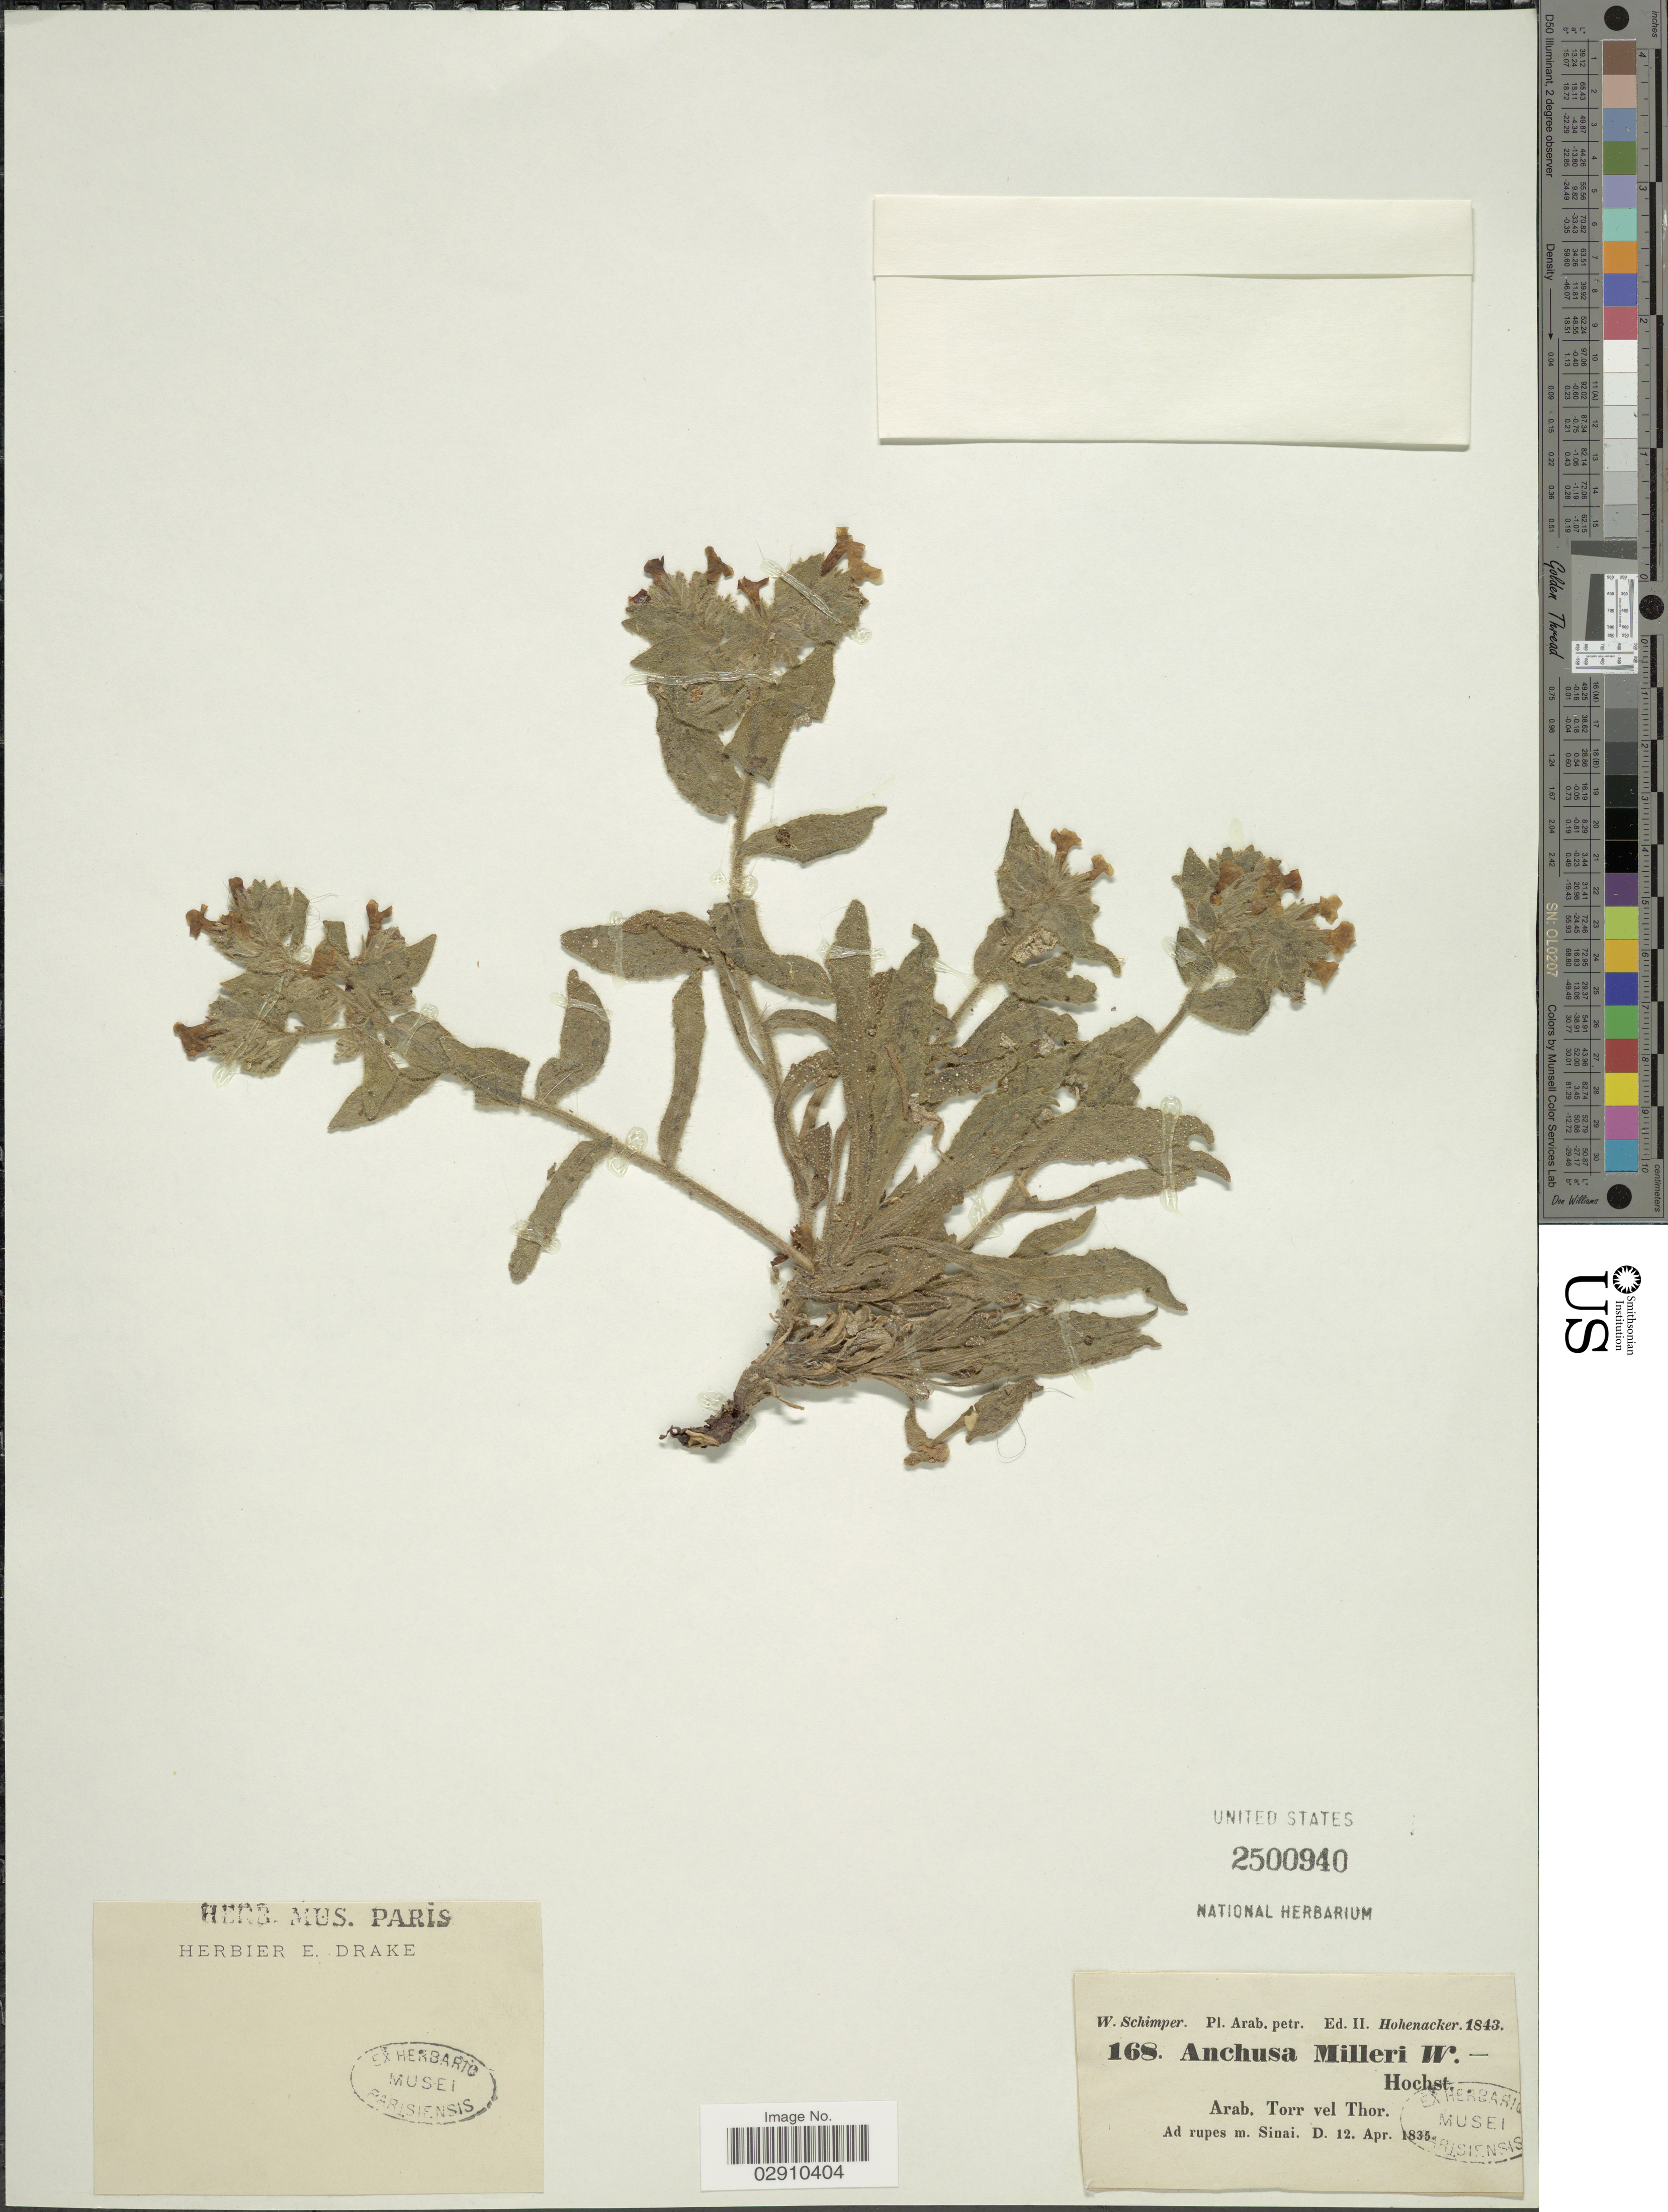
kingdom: Plantae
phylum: Tracheophyta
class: Magnoliopsida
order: Boraginales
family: Boraginaceae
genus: Anchusa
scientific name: Anchusa milleri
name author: Lam. ex Spreng.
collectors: W. Schimper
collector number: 168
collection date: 1835-04-12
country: Egypt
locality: Arab. Torr vel Thor. Ad rupes m. Sinai.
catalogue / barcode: US 2500940